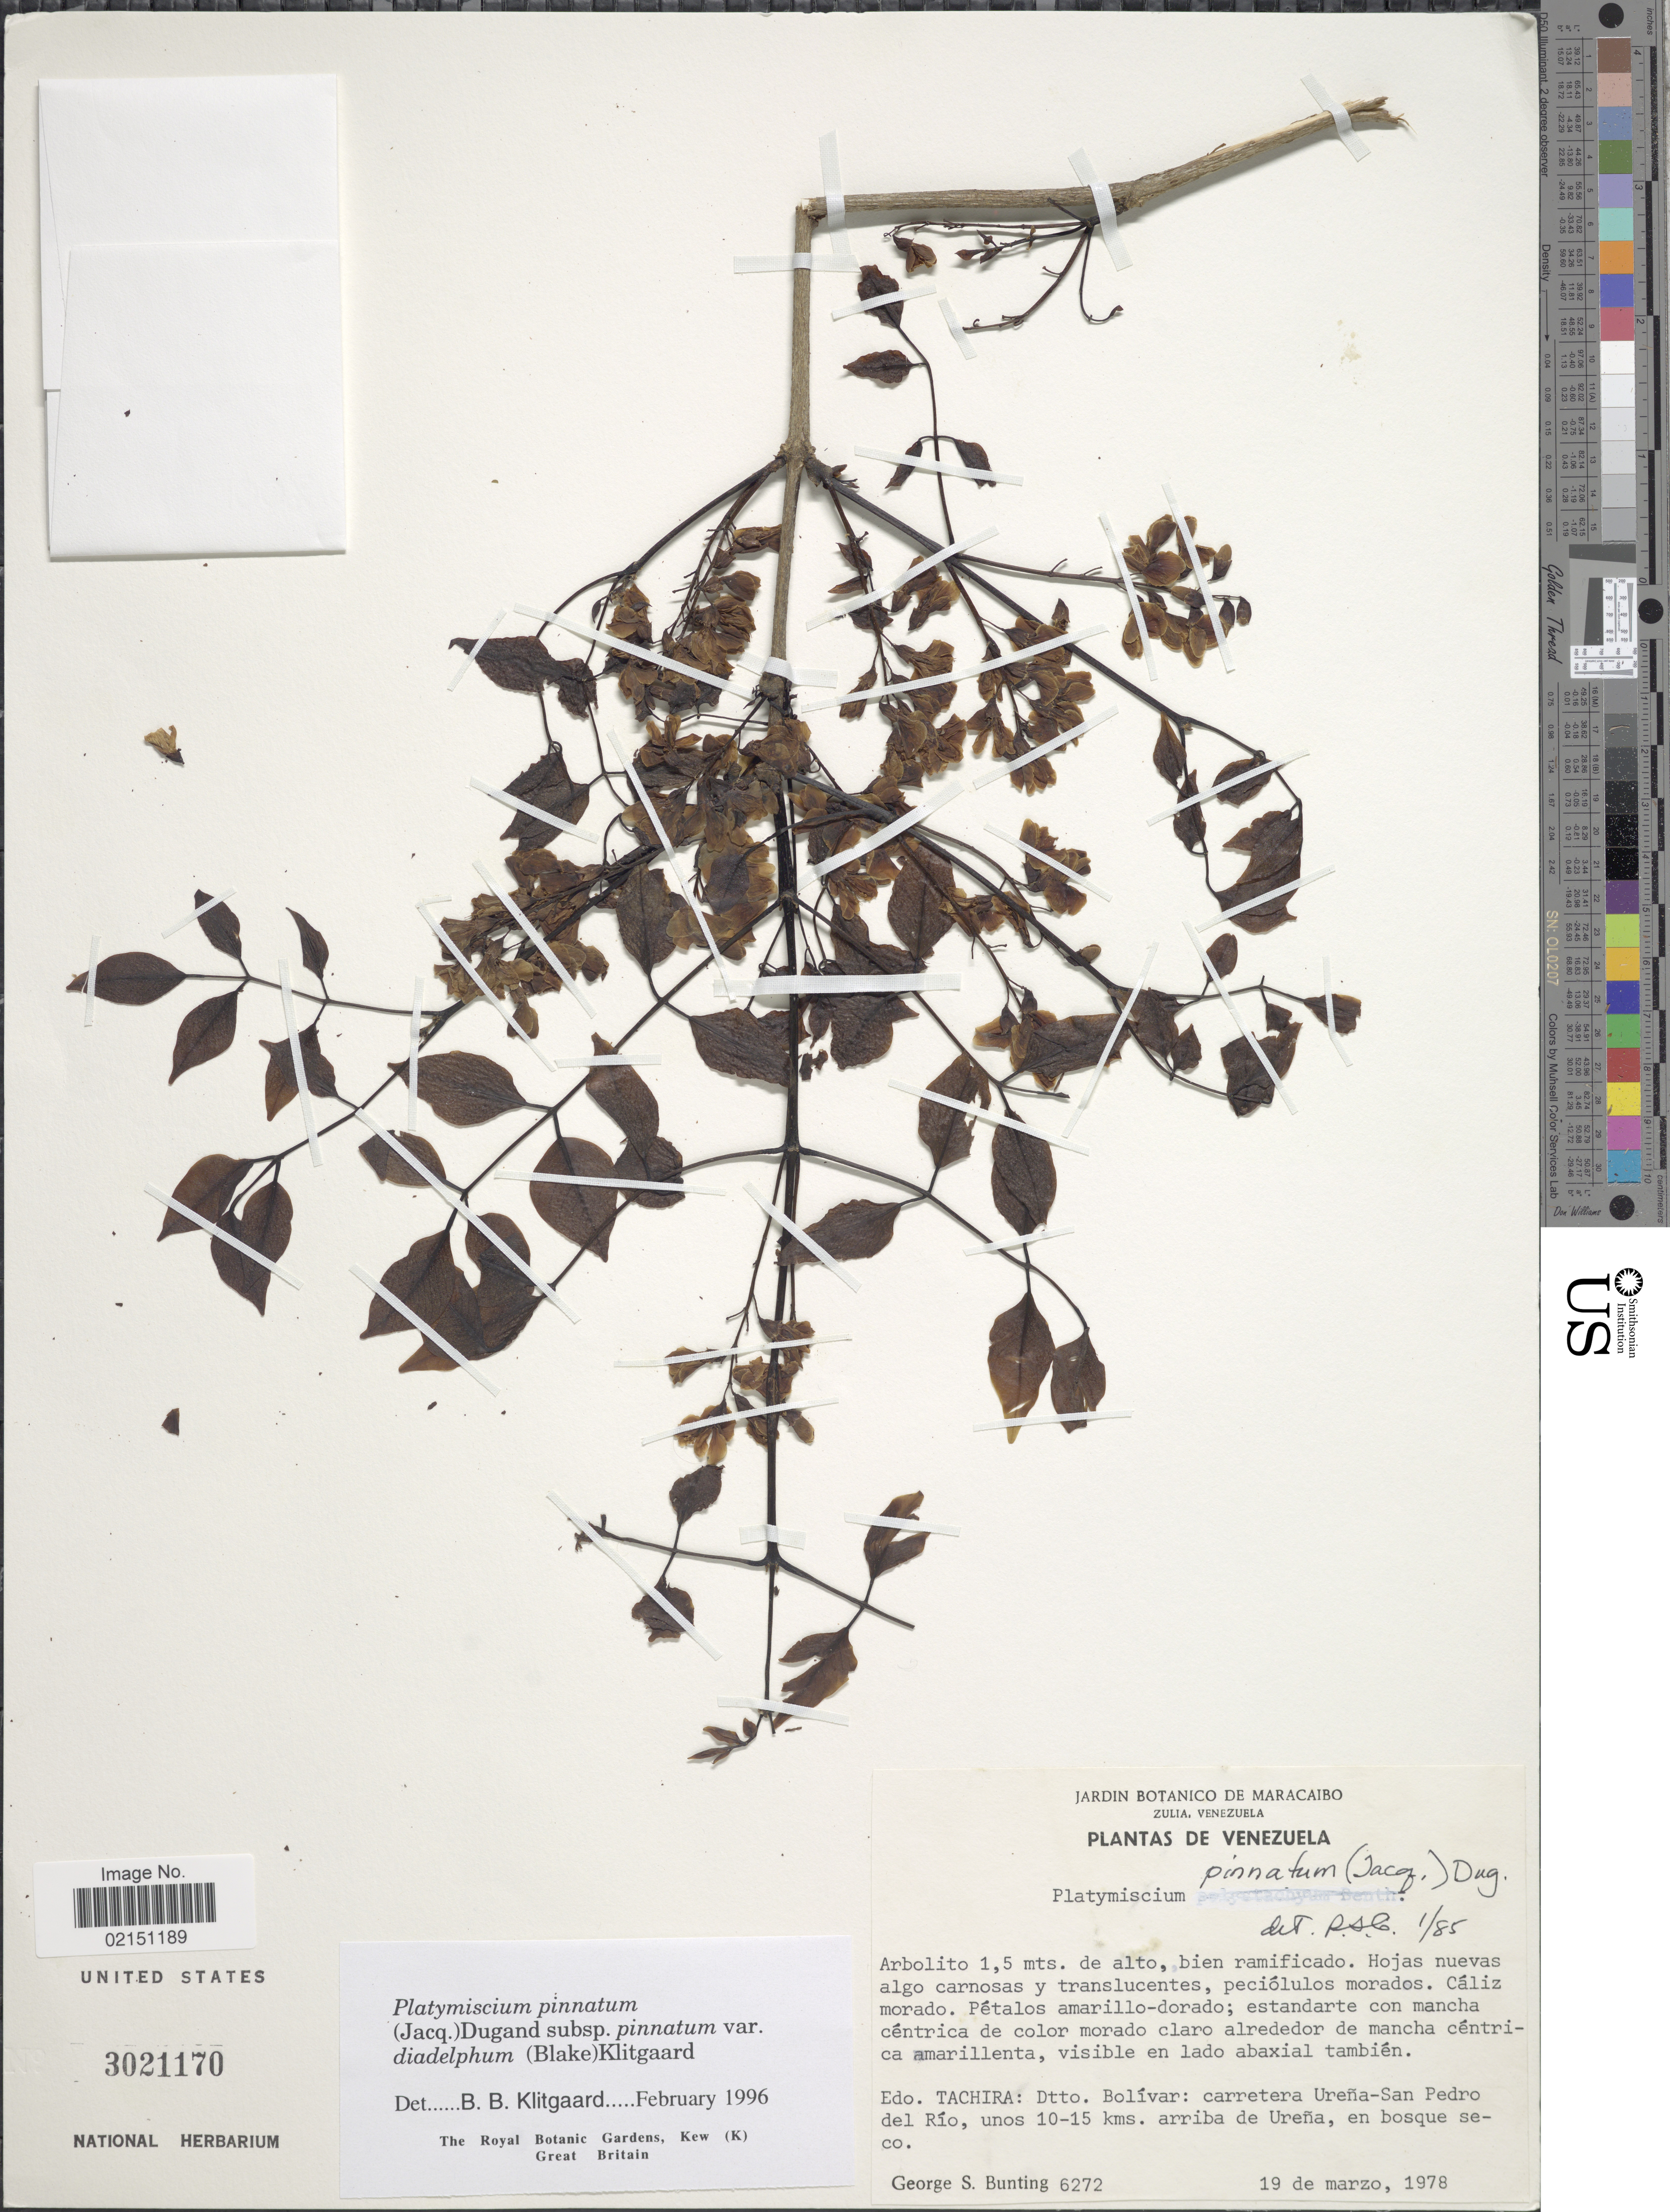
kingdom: Plantae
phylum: Tracheophyta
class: Magnoliopsida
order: Fabales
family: Fabaceae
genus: Platymiscium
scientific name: Platymiscium pinnatum var. diadelphum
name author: (S.F. Blake) Klitg.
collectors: G. S. Bunting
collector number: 6272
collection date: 1978-03-19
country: Venezuela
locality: Edo. Tachira: Dtto. Bolivar: carretera Urena-San Pedro del Rio, unos 10-15 kms. arriba de Urena, en bosque seco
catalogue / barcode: US 3021170